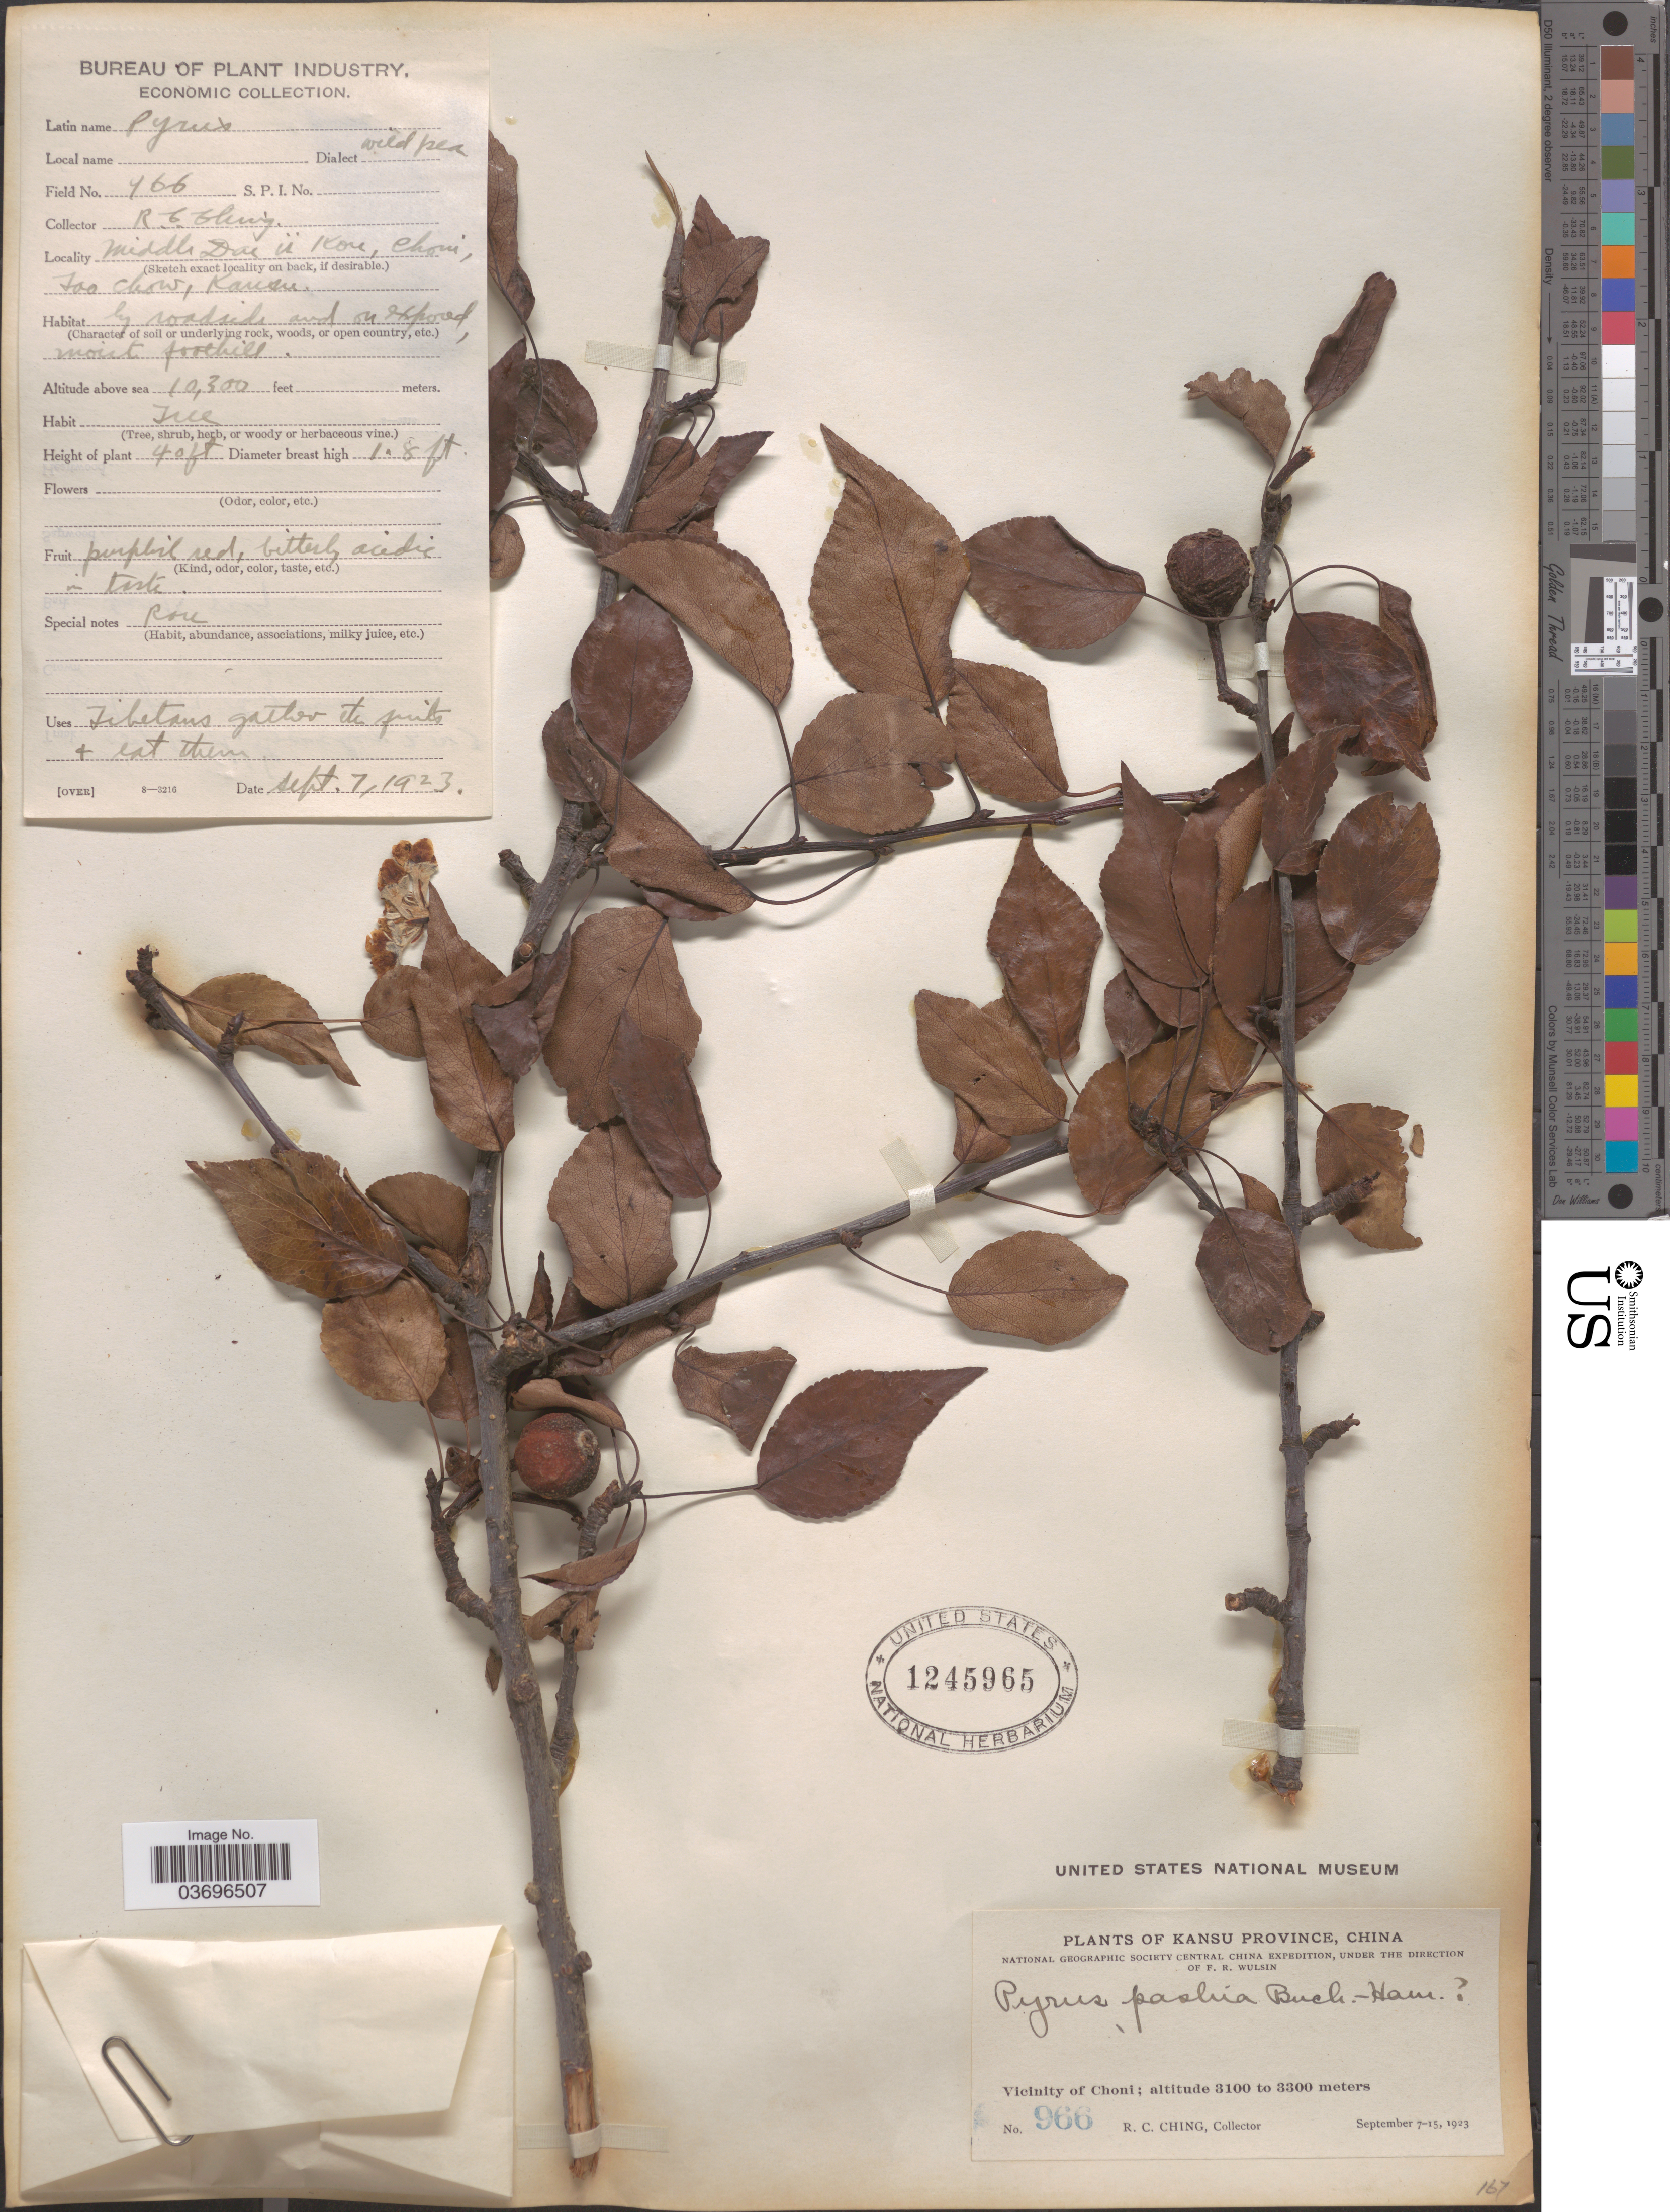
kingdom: Plantae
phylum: Tracheophyta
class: Magnoliopsida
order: Rosales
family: Rosaceae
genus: Pyrus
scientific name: Pyrus pashia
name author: Buch.-Ham. ex D. Don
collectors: R. C. Ching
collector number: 966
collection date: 1923-09-07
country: China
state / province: Gansu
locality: Kansu Province. Middle Dae is Kore, vicinity of Choni, Tai Chow. [interpreted]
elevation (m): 3139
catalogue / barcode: US 1245965